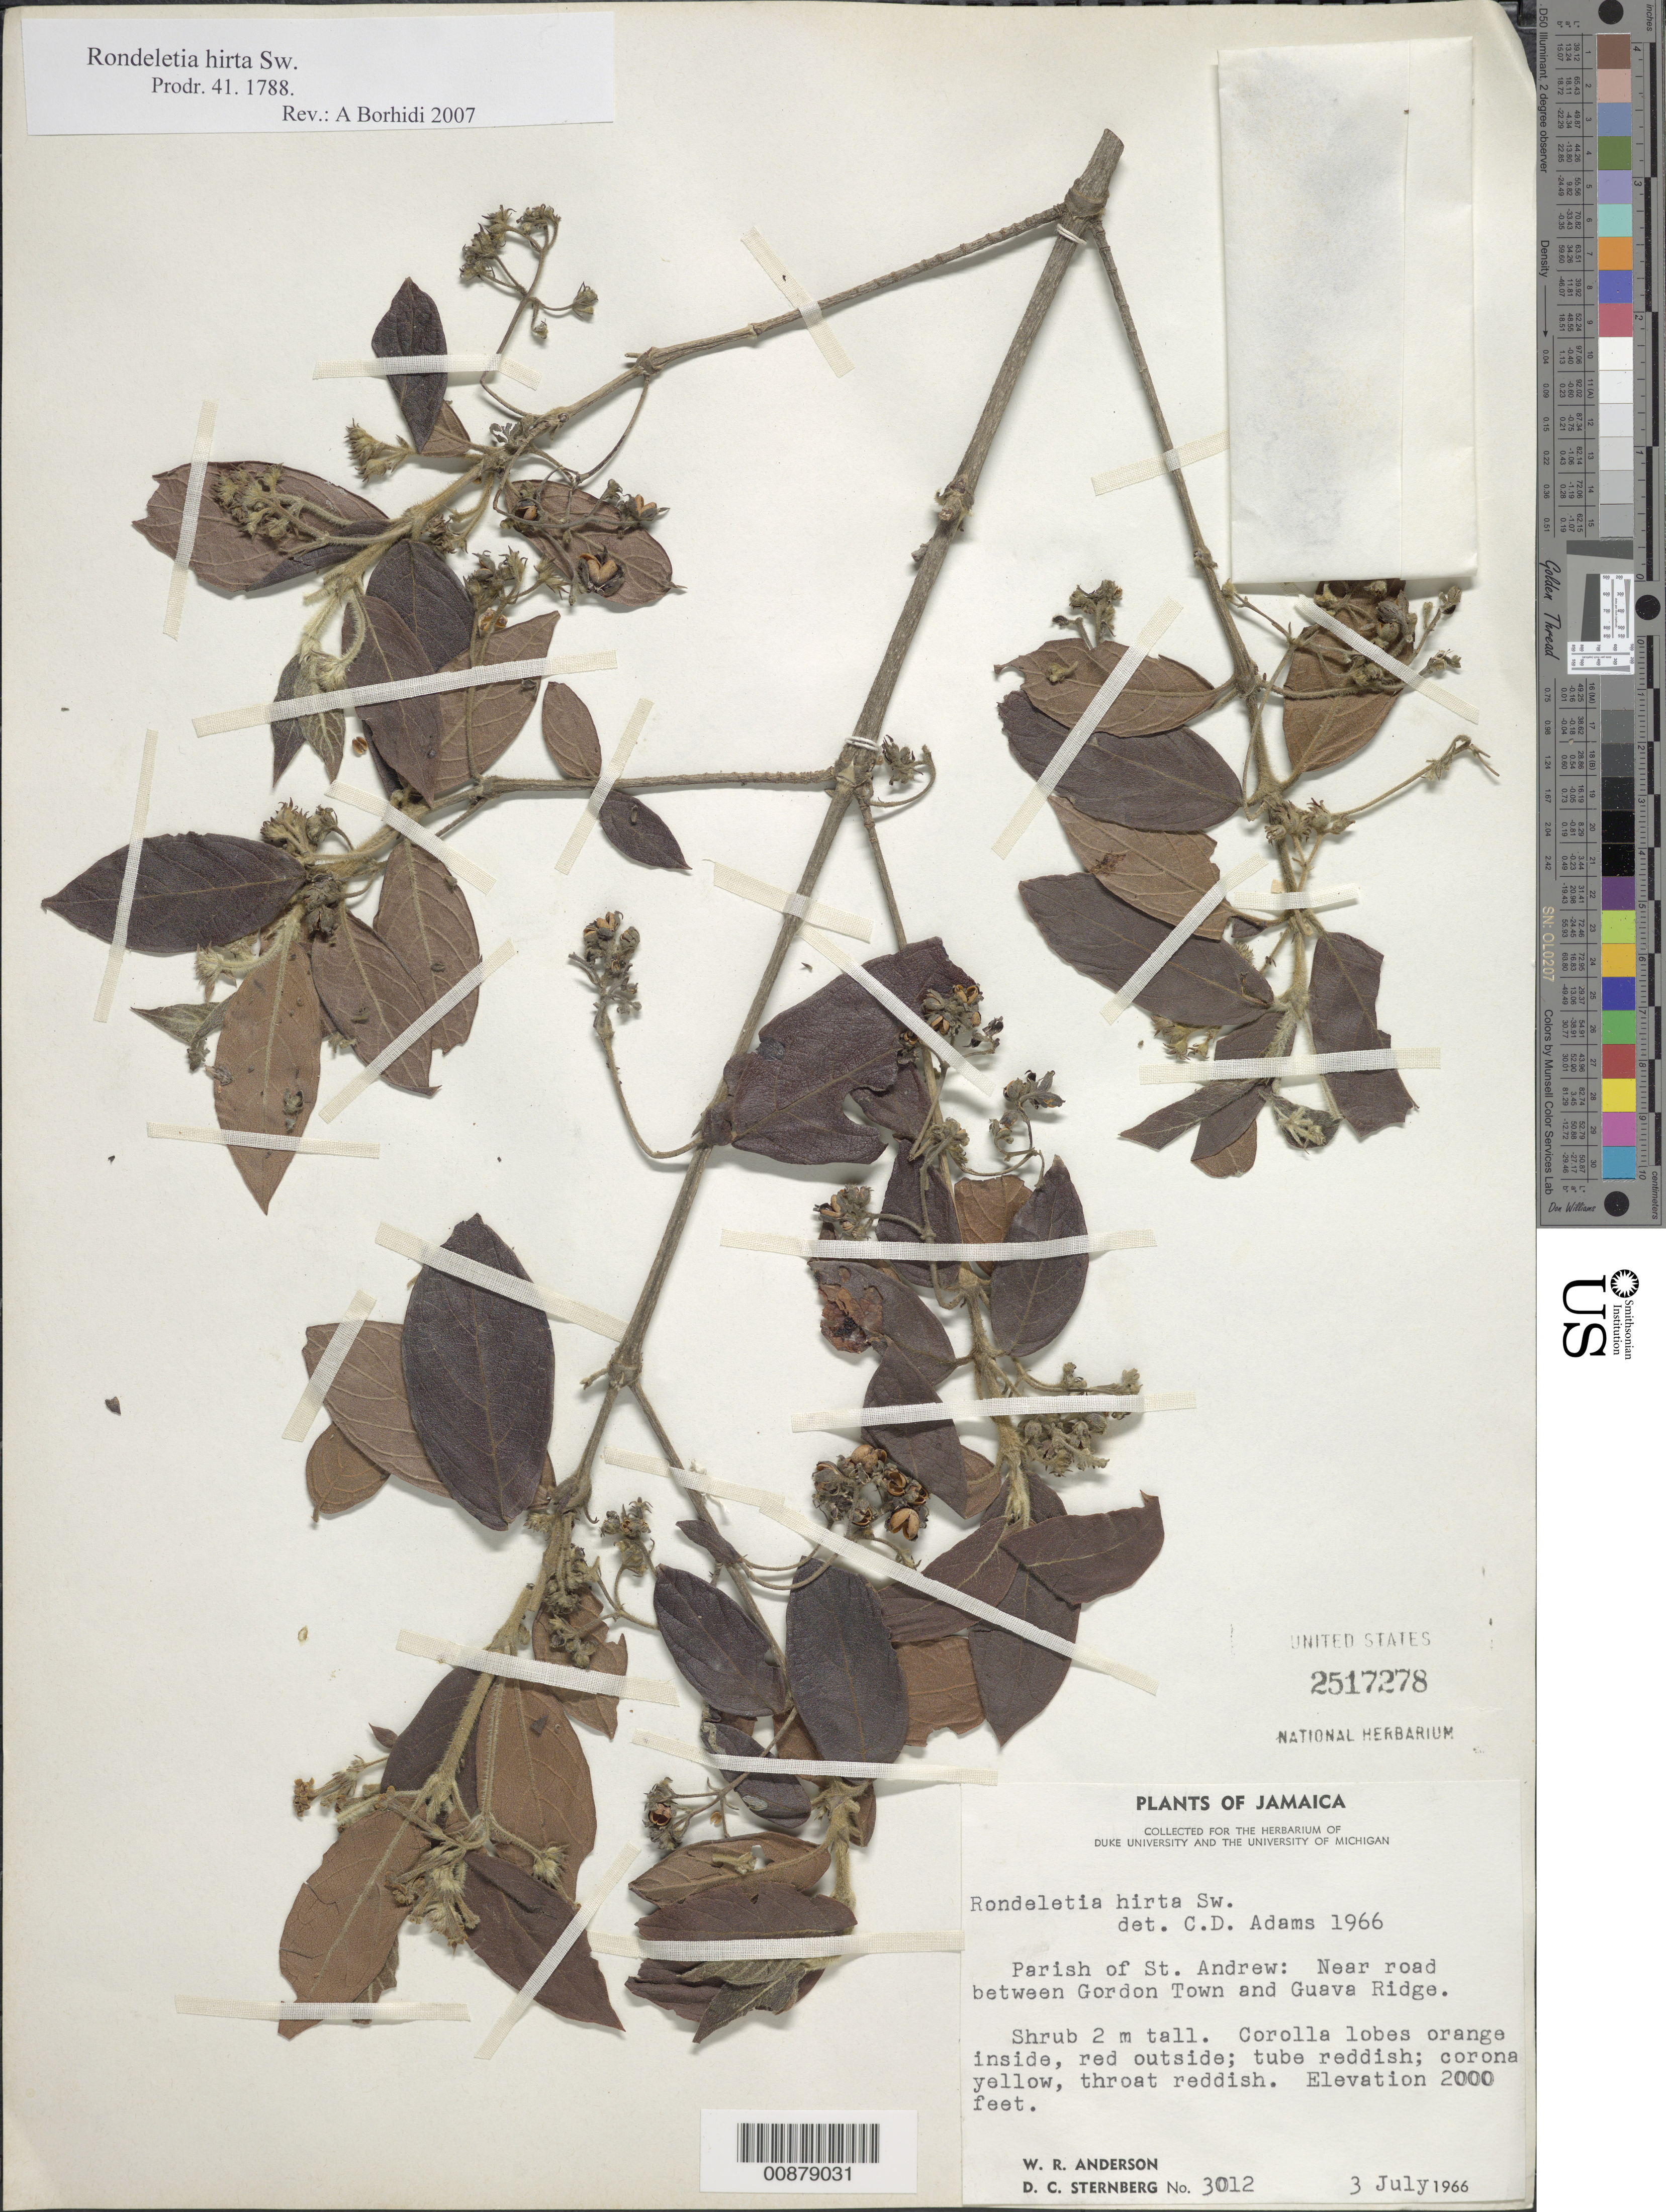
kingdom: Plantae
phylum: Tracheophyta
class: Magnoliopsida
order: Gentianales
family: Rubiaceae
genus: Rondeletia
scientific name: Rondeletia hirta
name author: Sw.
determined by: Borhidi, Attila L.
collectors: W. R. Anderson & D. Sternberg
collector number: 3012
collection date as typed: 03 Jul 1966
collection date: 1966-07-03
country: Jamaica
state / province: Saint Andrew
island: Jamaica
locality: near road between Gordon Town and Guava Ridge.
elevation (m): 610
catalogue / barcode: US 2517278